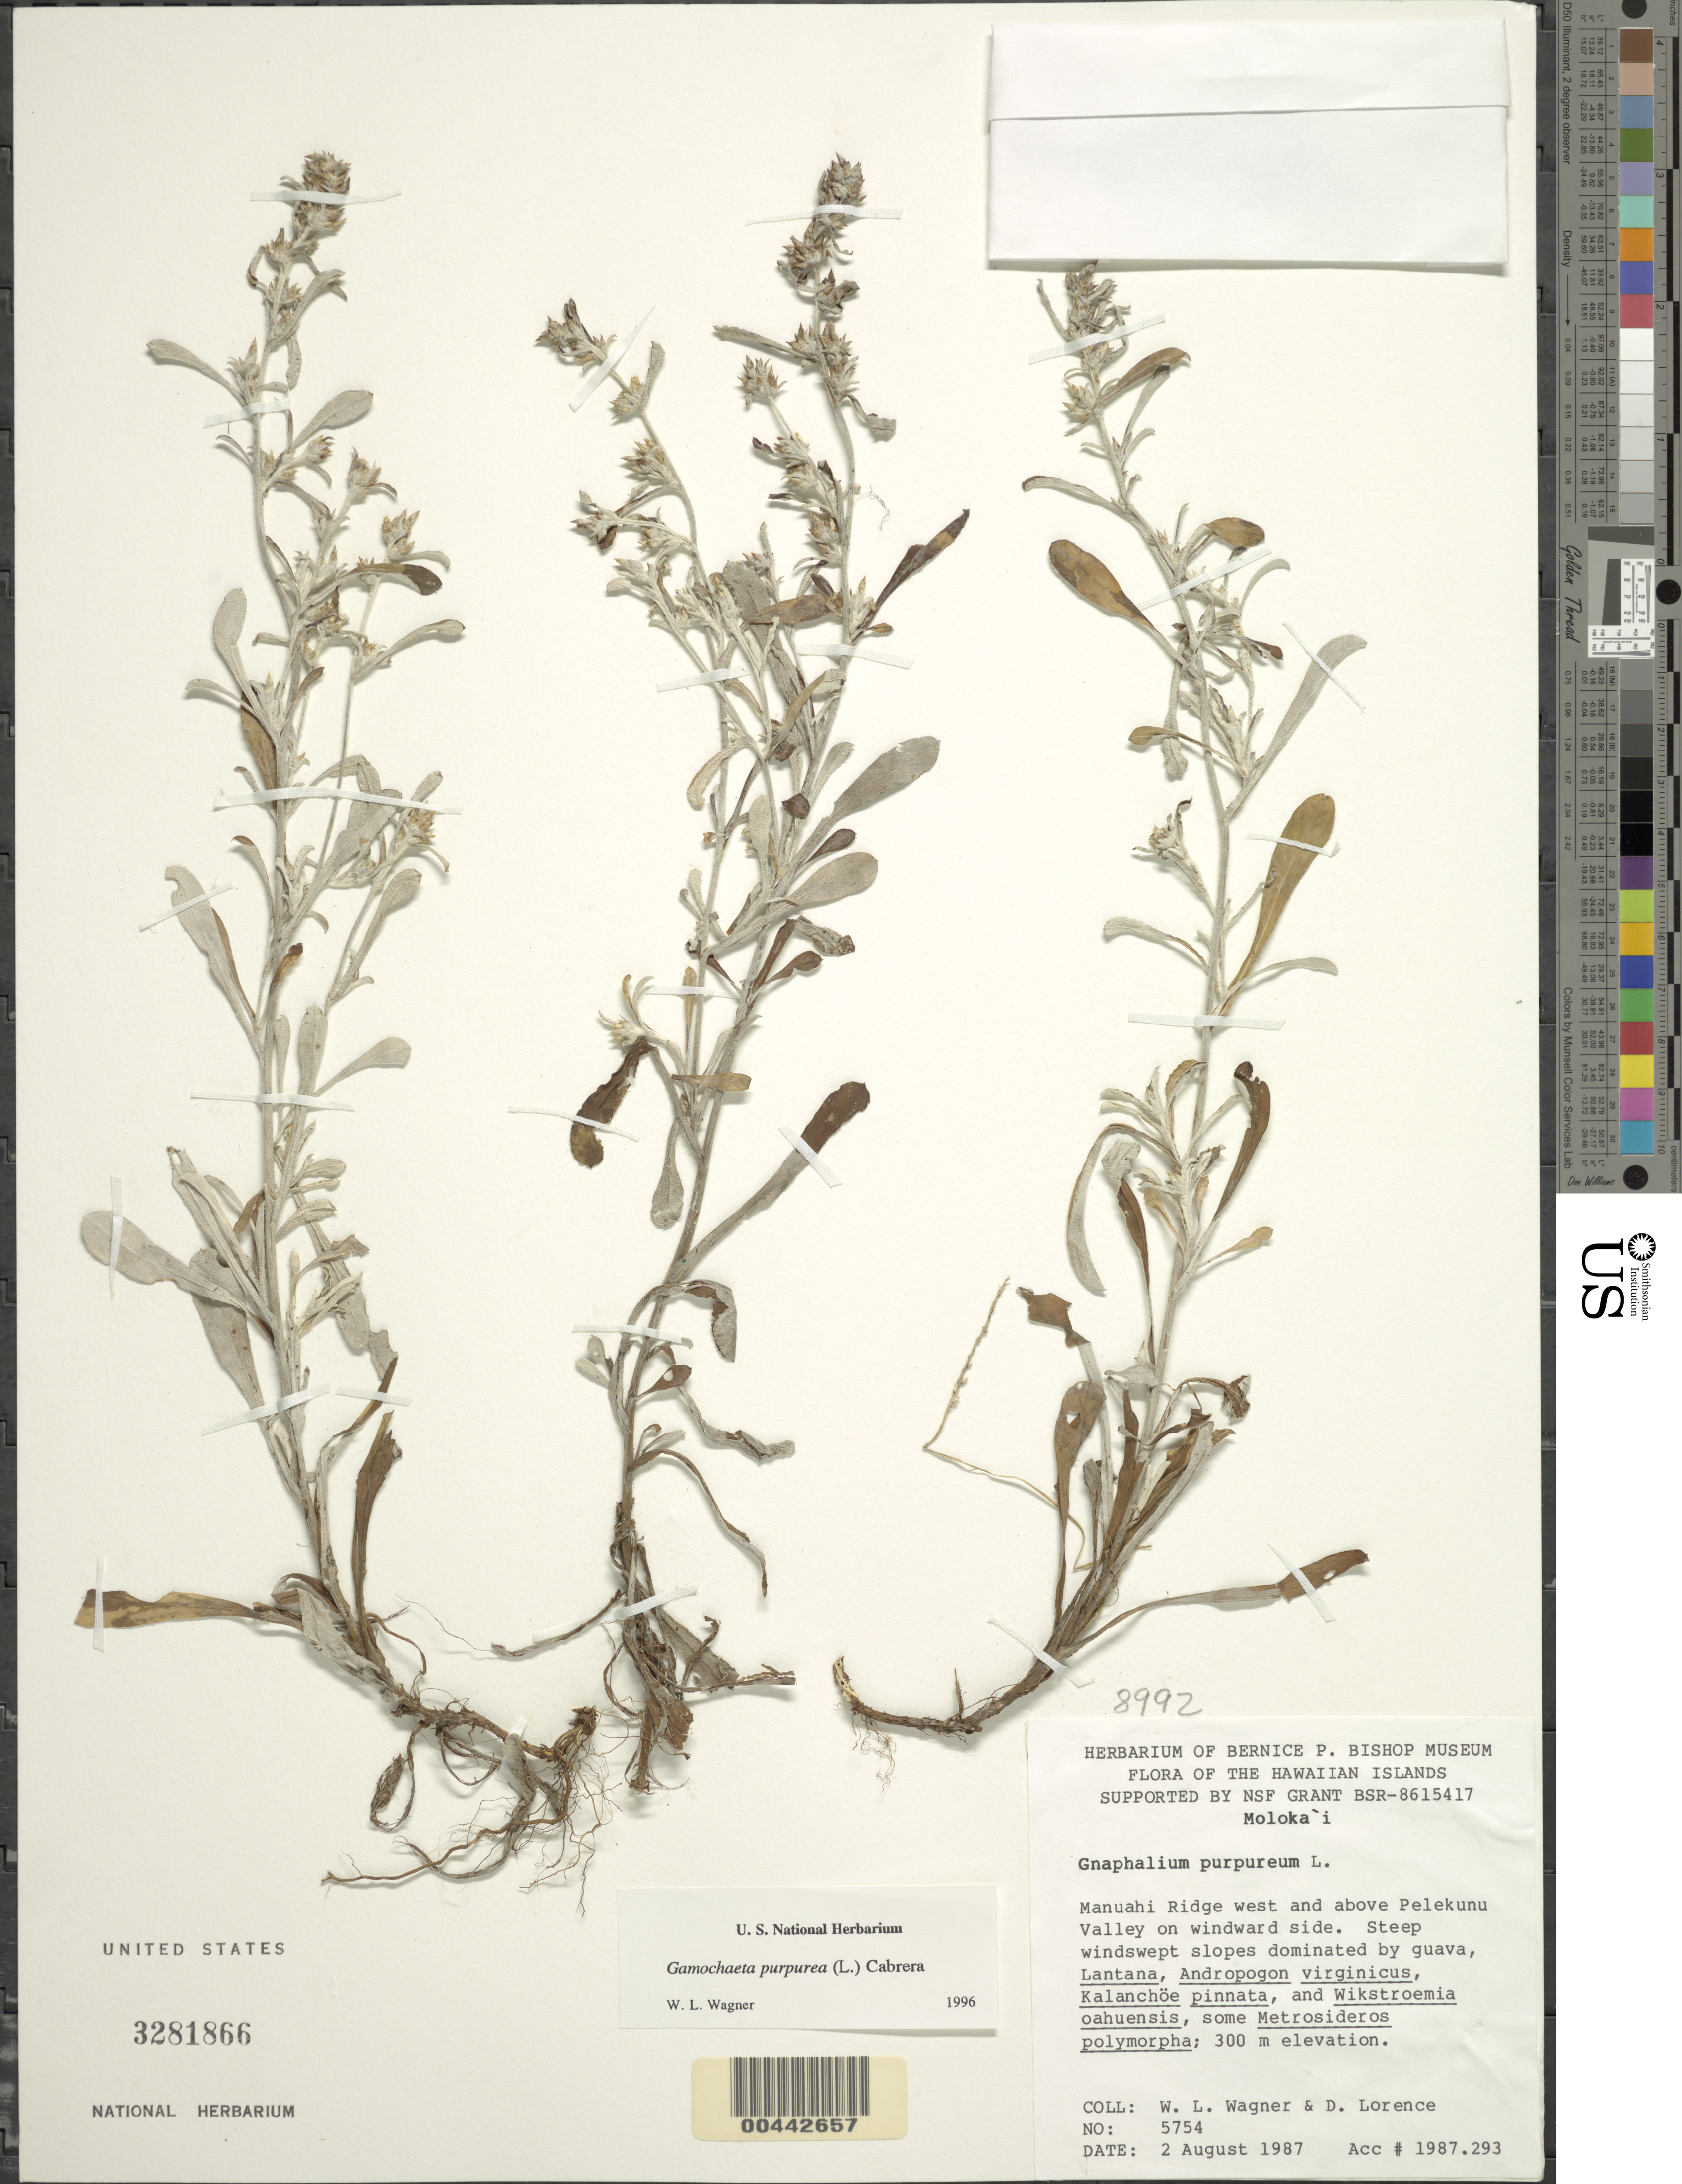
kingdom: Plantae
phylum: Tracheophyta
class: Magnoliopsida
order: Asterales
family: Asteraceae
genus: Gamochaeta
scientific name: Gamochaeta purpurea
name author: (L.) Cabrera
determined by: Wagner, W. L., (BOT), Smithsonian Institution - National Museum of Natural History (UNITED STATES)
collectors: W. L. Wagner & D. Lorence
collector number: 5754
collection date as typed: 2 Aug 1987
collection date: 1987-08-02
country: United States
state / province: Hawaii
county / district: Maui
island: Moloka'i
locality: Manuahi Ridge west and above Pelekunu Valley on windward side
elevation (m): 300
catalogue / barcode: US 3281866